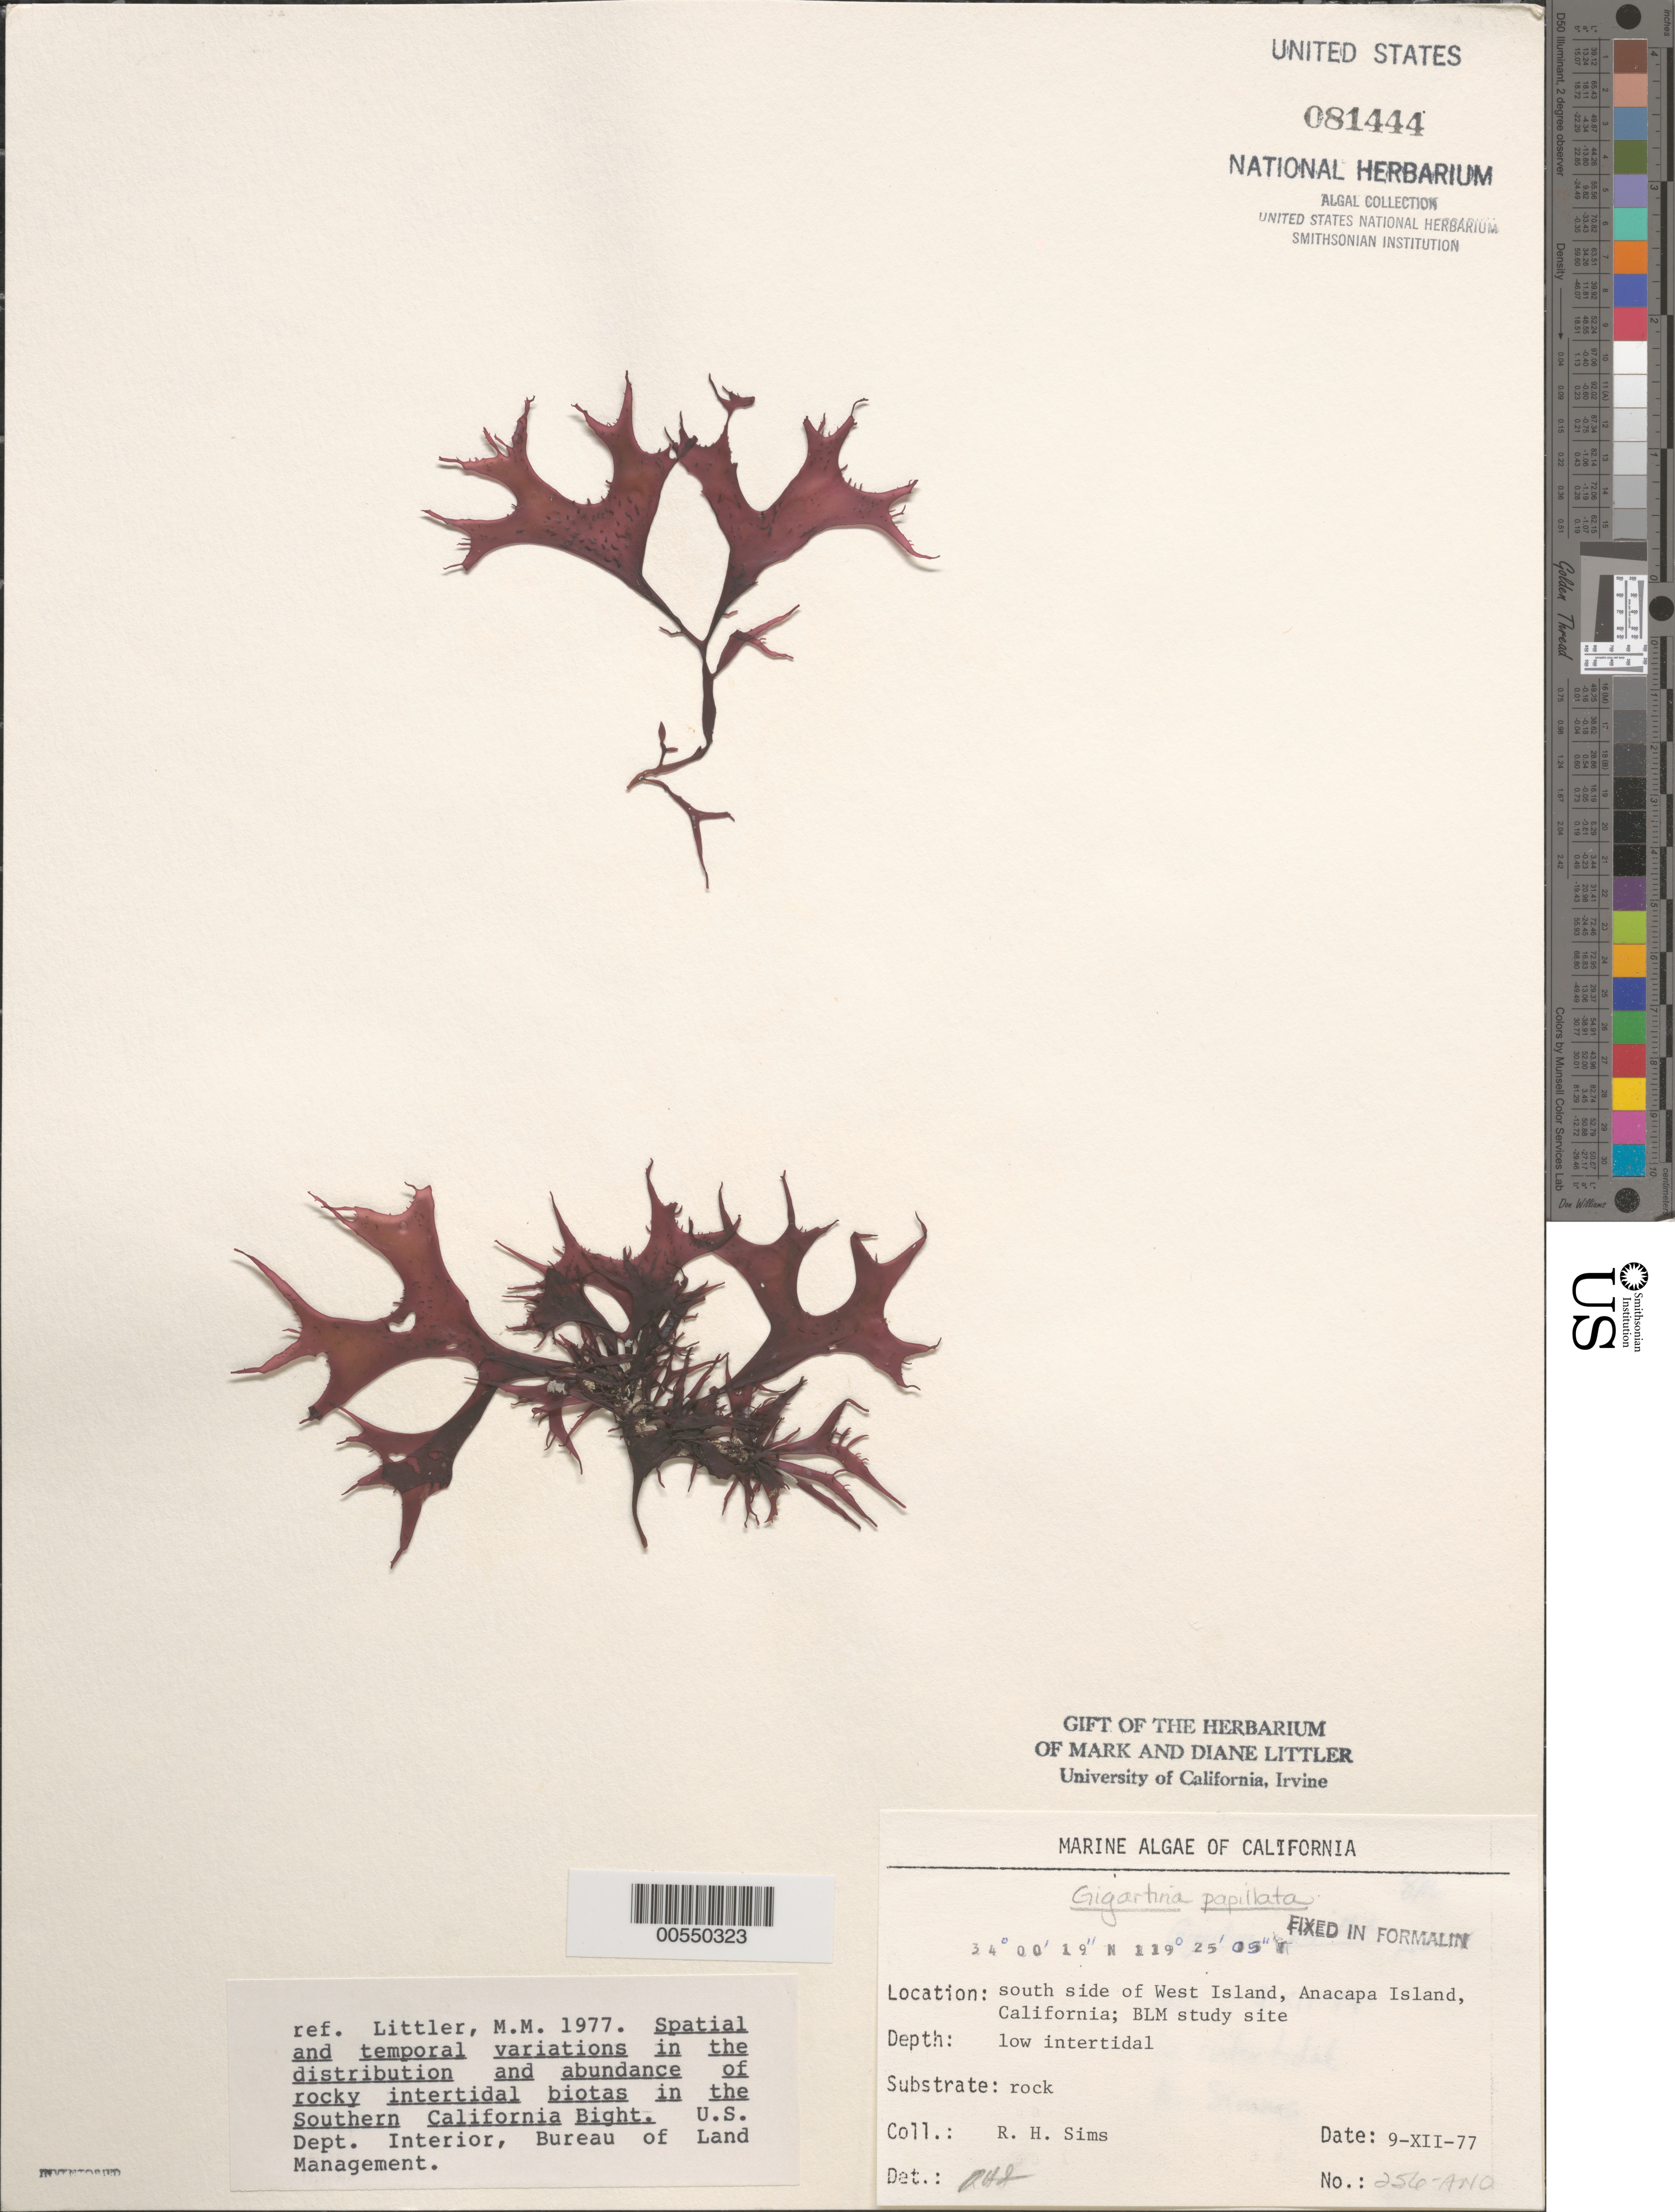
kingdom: Plantae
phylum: Rhodophyta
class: Florideophyceae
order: Gigartinales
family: Phyllophoraceae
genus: Mastocarpus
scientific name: Mastocarpus papillatus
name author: (C. Agardh) Kütz.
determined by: Algae name updating Project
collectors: R. H. Sims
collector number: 256-ANO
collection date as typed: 09 Dec 1977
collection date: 1977-12-09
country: United States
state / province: California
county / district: Ventura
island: Anacapa Island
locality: South side of west island, near Cat Rock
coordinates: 34 00 19 N, 119 25 05 W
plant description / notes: BLM-SOCALBIGHT Rocky Intertidal Survey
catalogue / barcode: US 81444